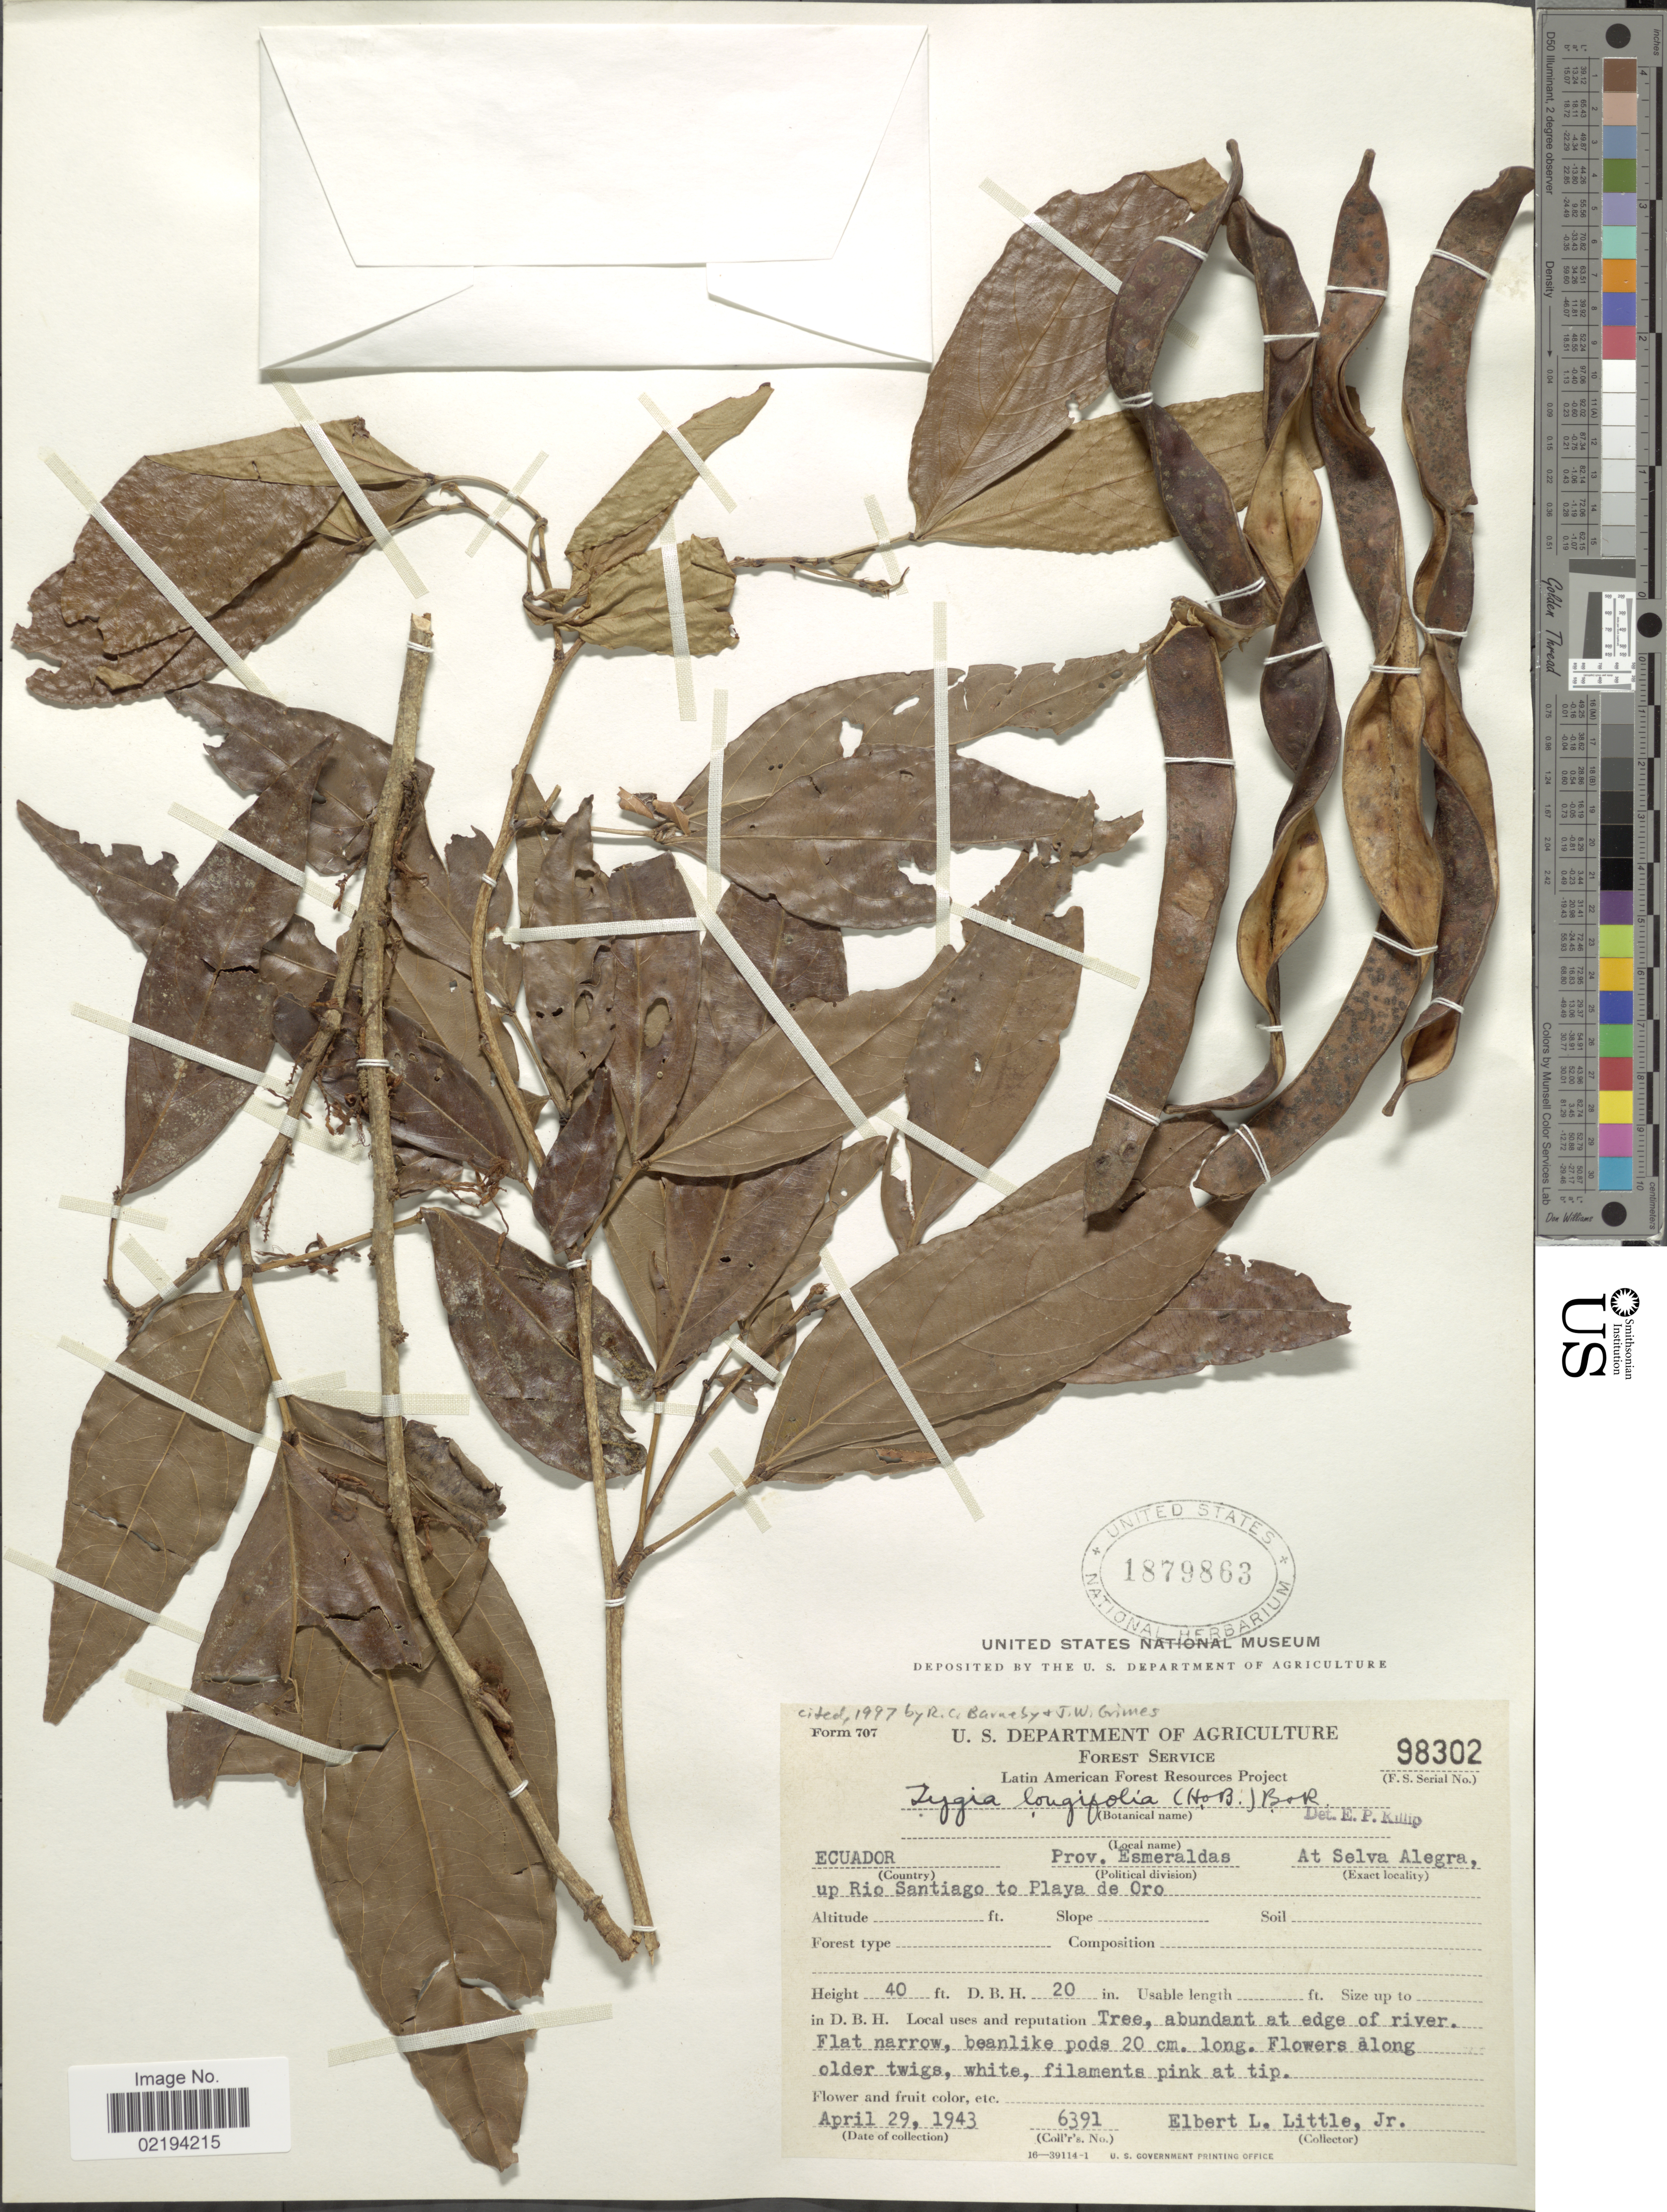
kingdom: Plantae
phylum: Tracheophyta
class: Magnoliopsida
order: Fabales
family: Fabaceae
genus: Zygia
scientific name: Zygia longifolia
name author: (Willd.) Britton & Rose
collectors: E. L. Little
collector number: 6391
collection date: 1943-04-29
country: Ecuador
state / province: Esmeraldas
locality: At Selva Alegra, up Rio Santagio to Playa de Oro.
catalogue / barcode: US 1879863